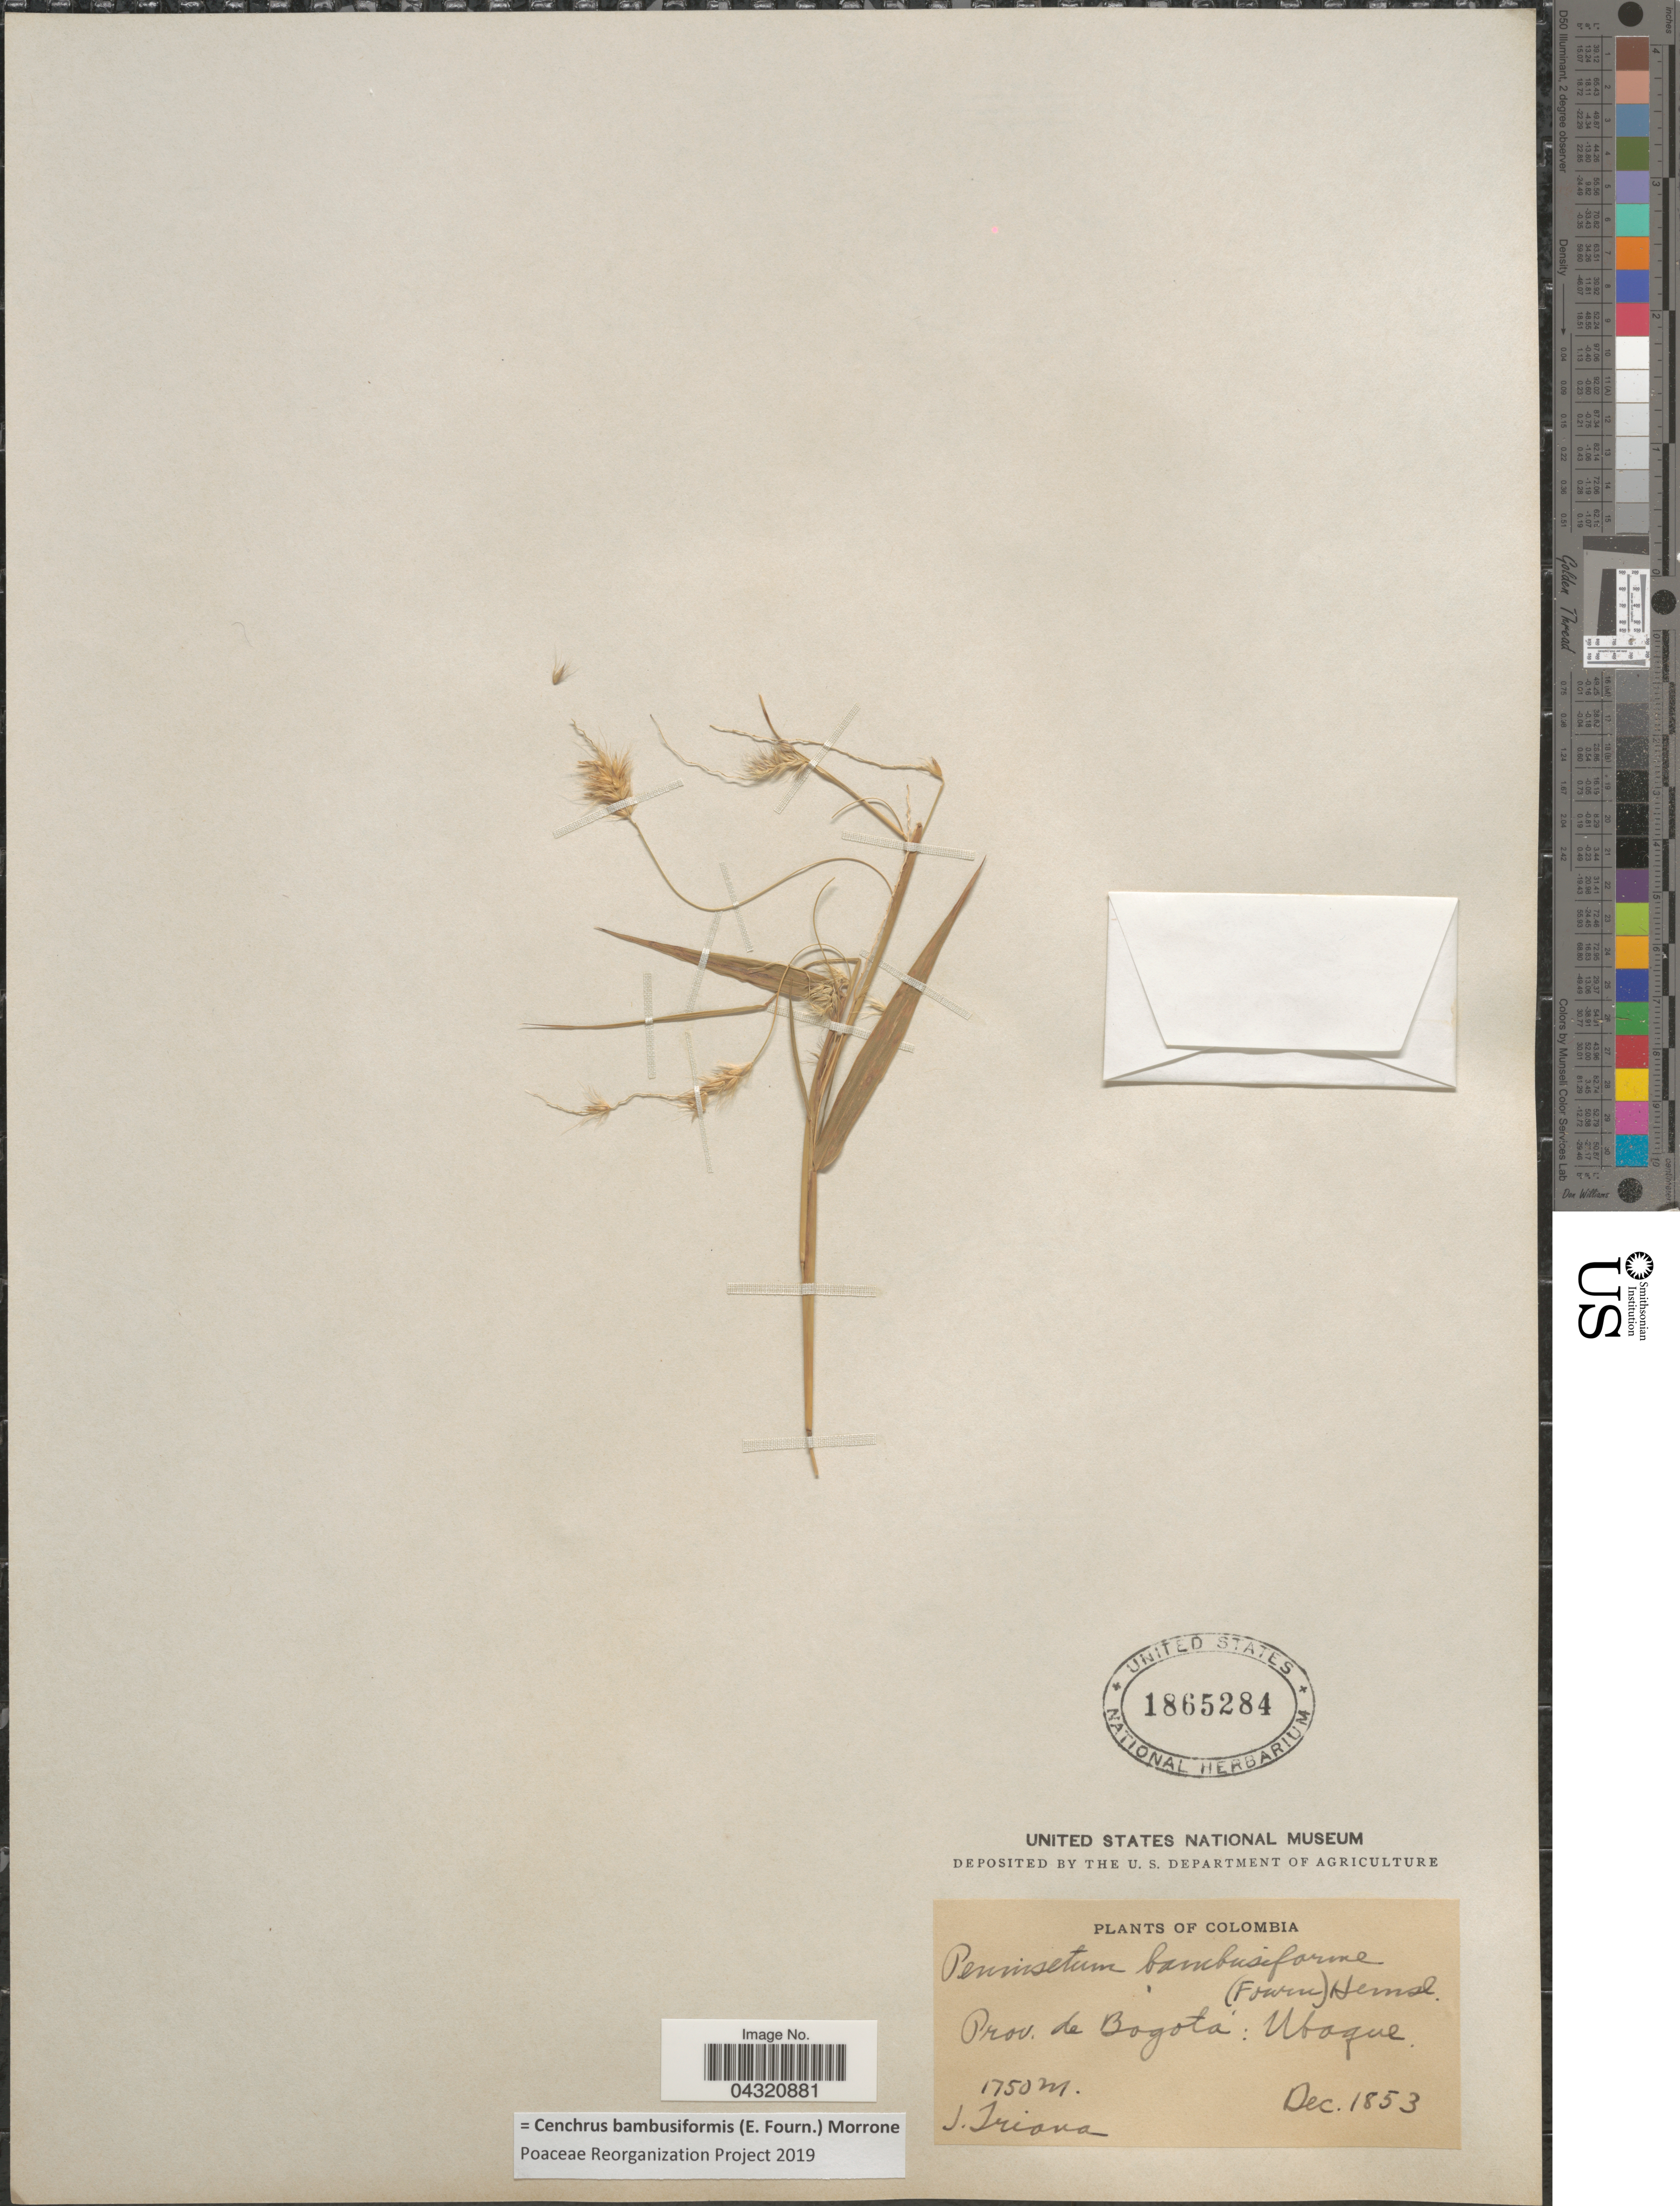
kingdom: Plantae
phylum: Tracheophyta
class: Liliopsida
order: Poales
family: Poaceae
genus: Cenchrus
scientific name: Cenchrus bambusiformis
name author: (E. Fourn.) Morrone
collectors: J. Triana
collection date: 1853-12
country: Colombia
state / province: Bogota D.C.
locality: Ubaque.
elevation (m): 1750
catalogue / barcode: US 1865284